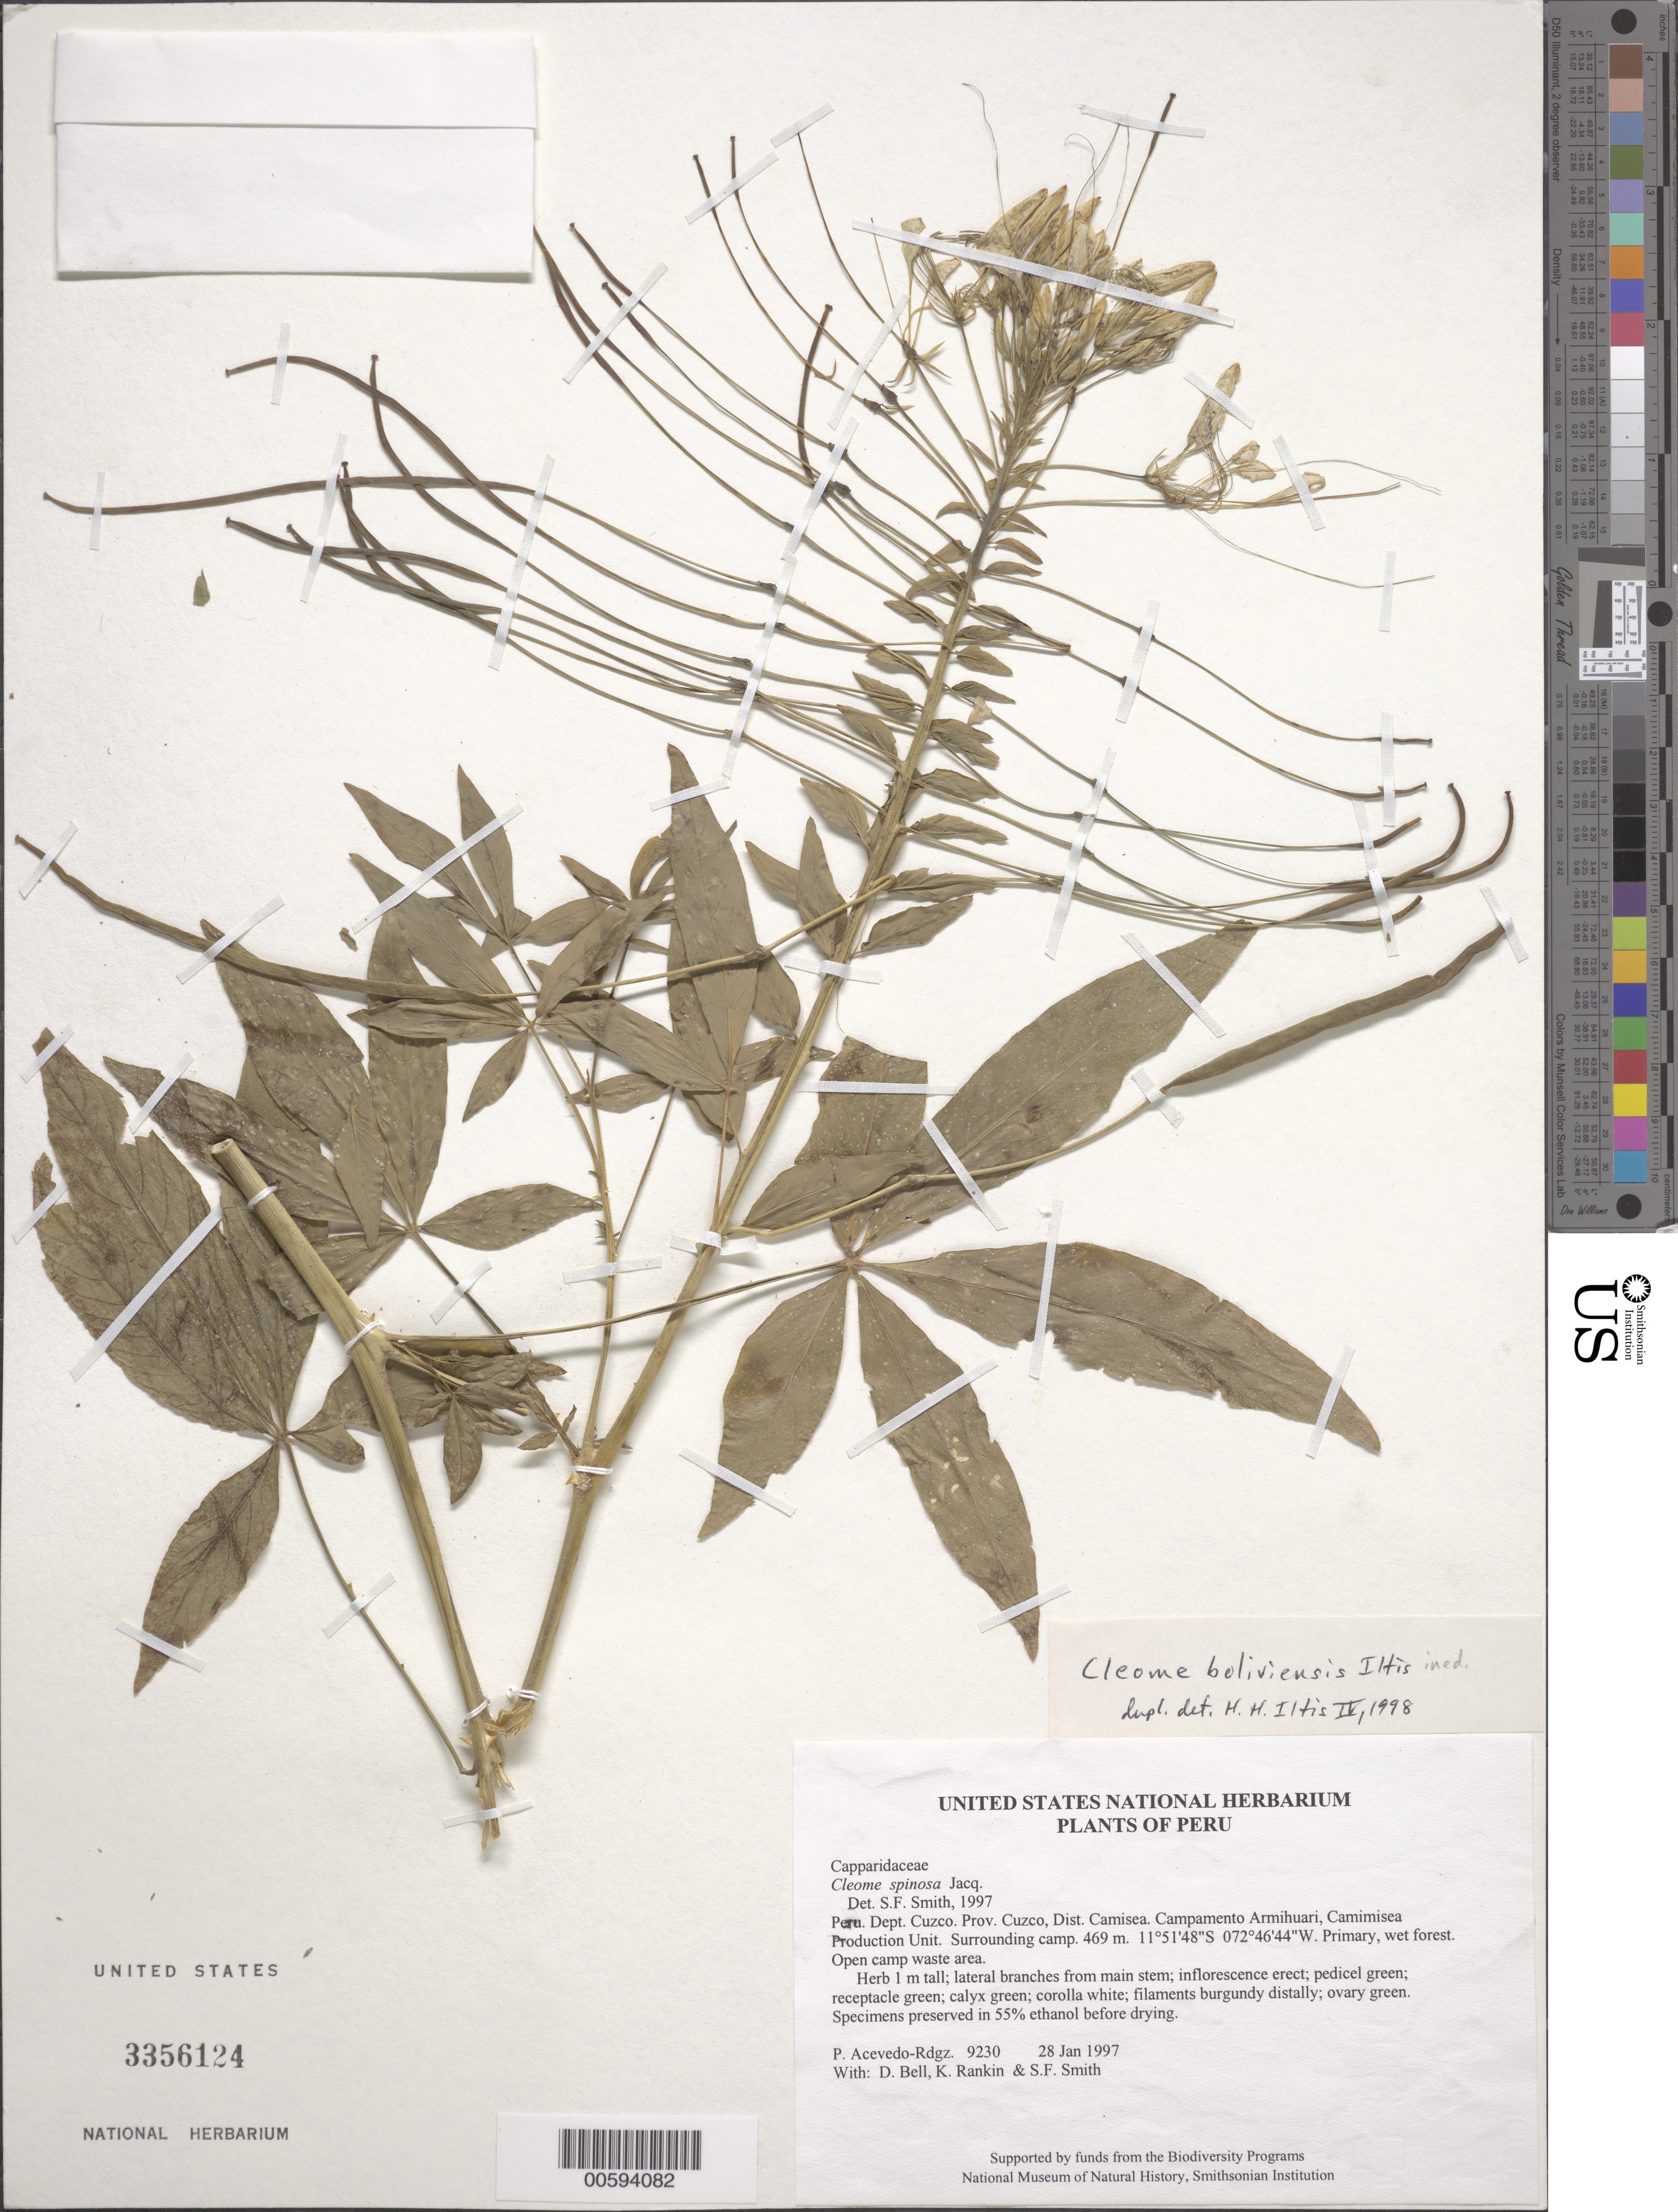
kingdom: Plantae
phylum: Tracheophyta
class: Magnoliopsida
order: Brassicales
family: Cleomaceae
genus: Tarenaya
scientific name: Tarenaya boliviensis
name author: (Iltis) Soares Neto & Roalson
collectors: P. Acevedo-Rodr., D. A. Bell, K. B. Rankin & S.F. Smith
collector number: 9230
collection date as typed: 28 Jan 1997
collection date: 1997-01-28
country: Peru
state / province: Cusco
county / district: Cusco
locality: Districto Camisea, Campamento Armihuari, Camimisea Production Unit. Surrounding camp.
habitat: Primary, wet forest. Open camp waste area.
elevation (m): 469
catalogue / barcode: US 3356124